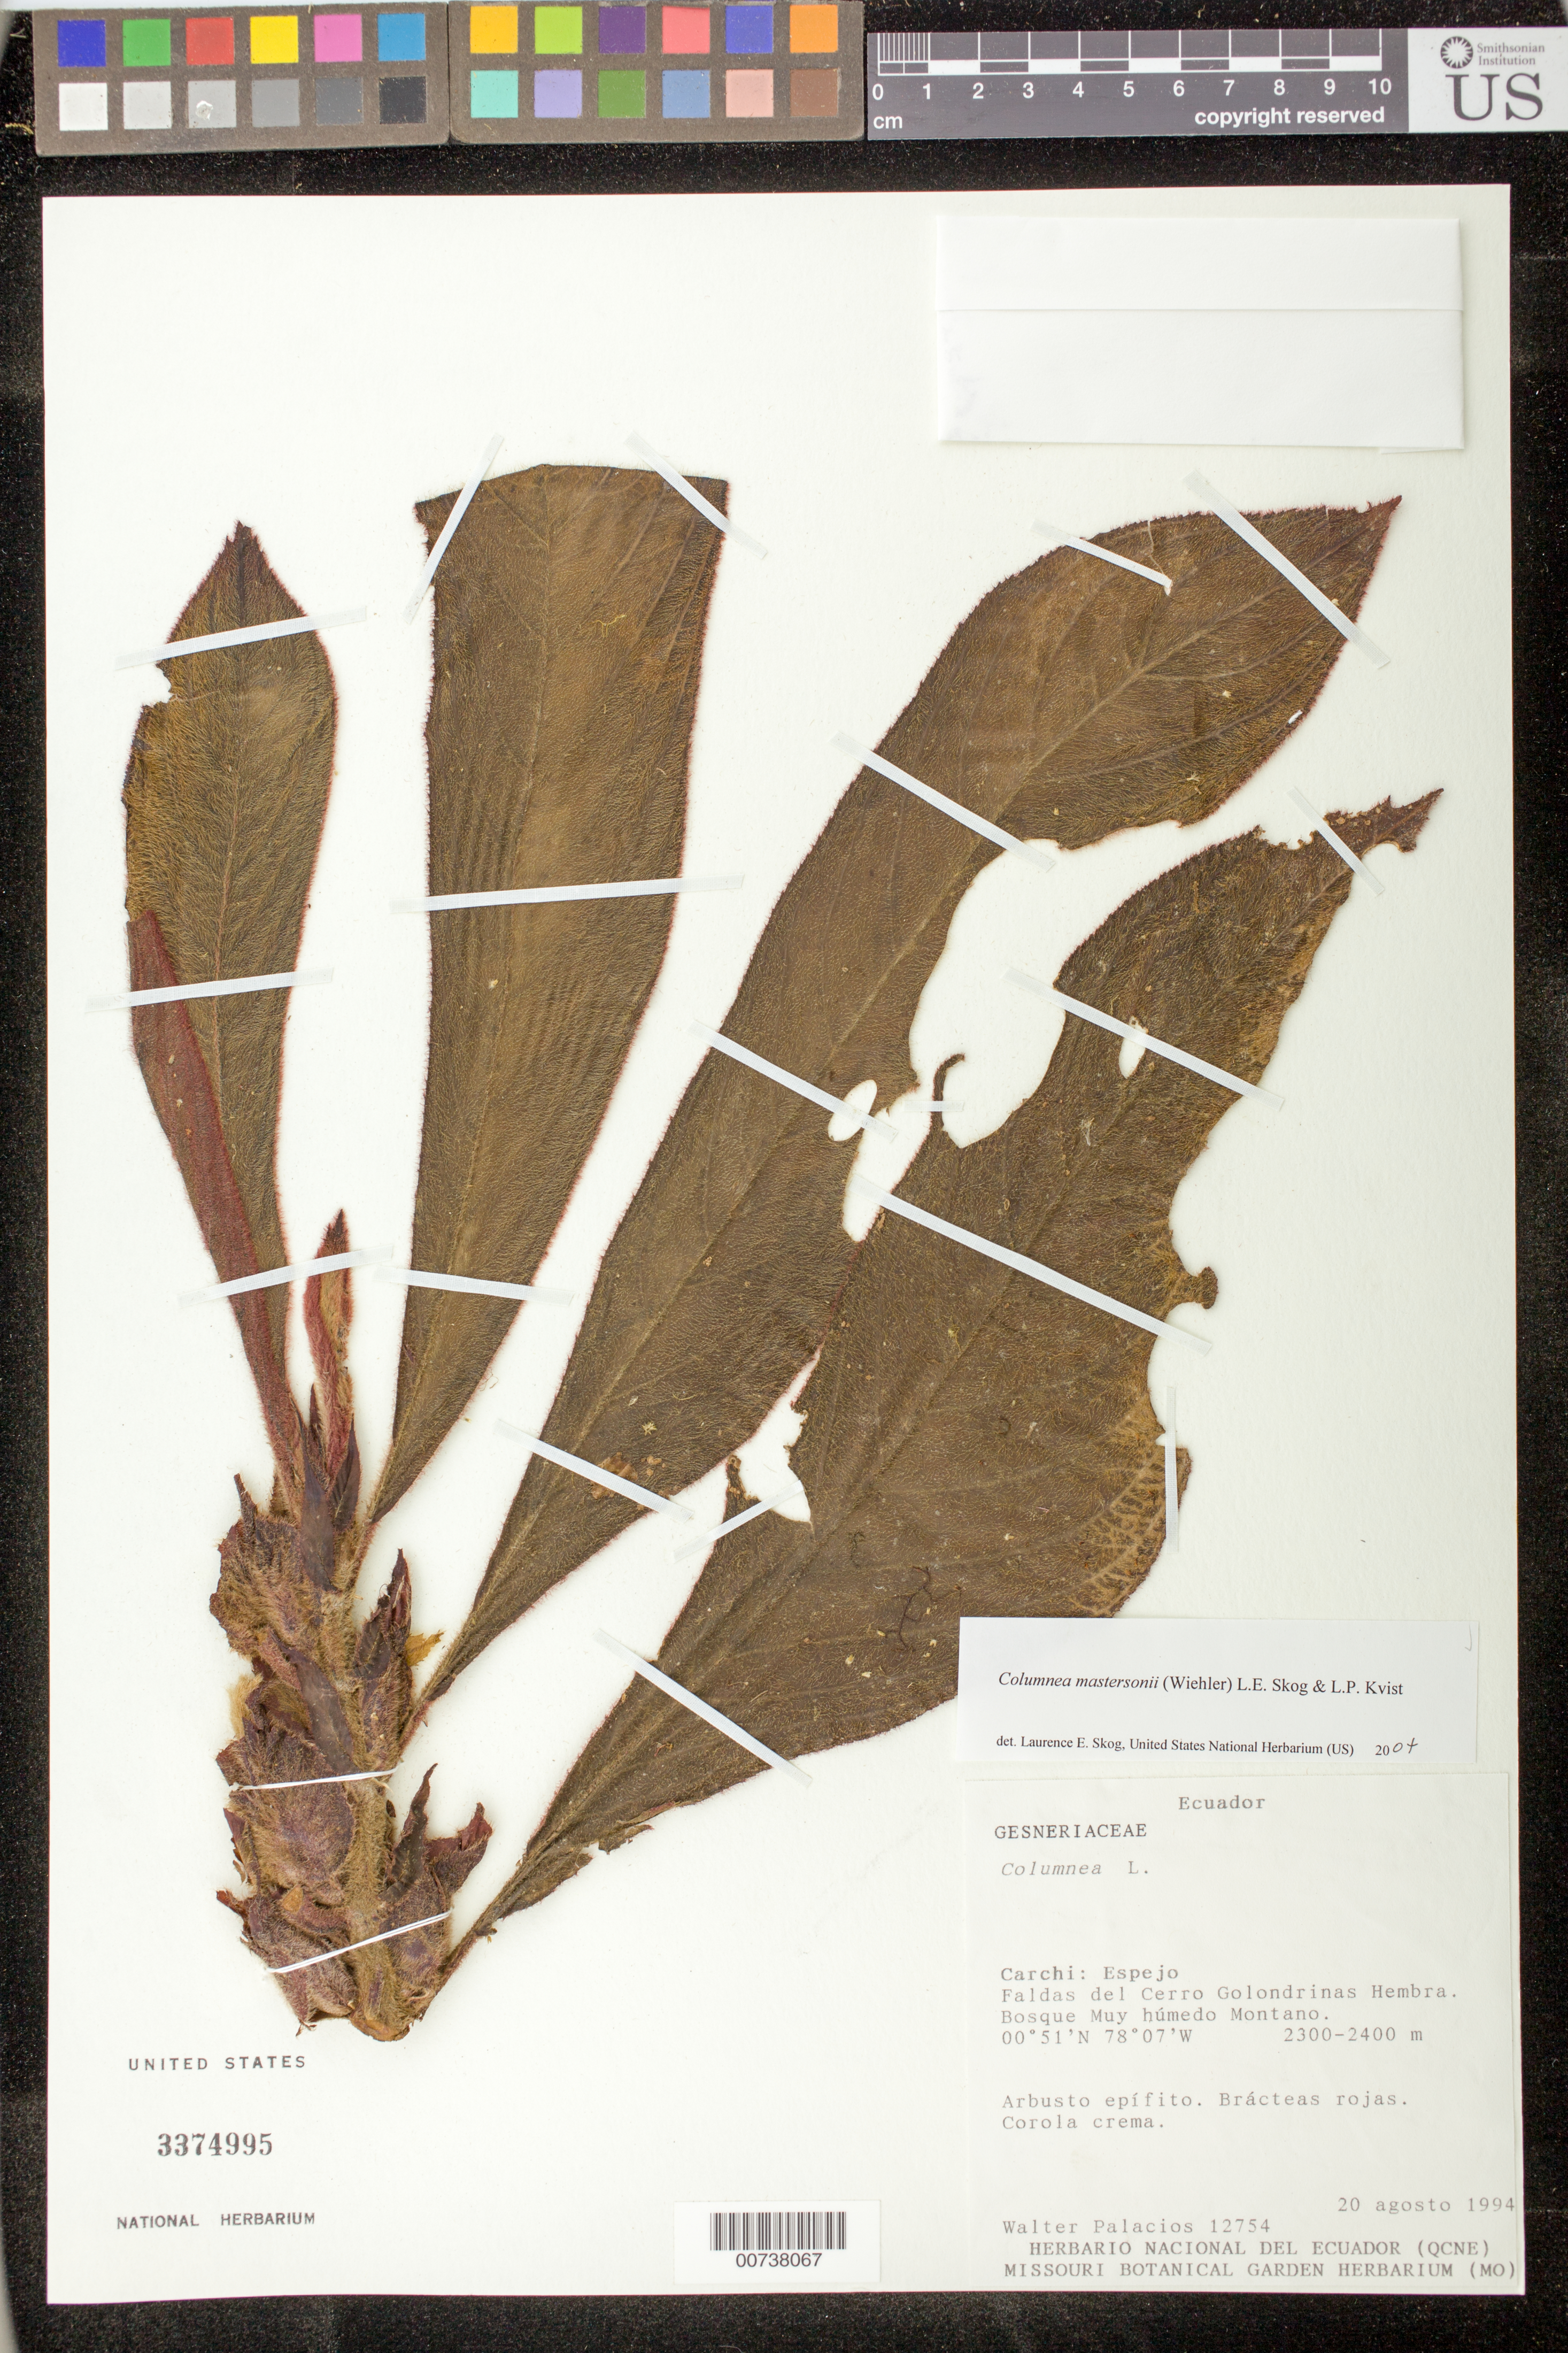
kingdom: Plantae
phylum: Tracheophyta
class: Magnoliopsida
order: Lamiales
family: Gesneriaceae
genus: Columnea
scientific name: Columnea mastersonii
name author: (Wiehler) L.E. Skog & L.P. Kvist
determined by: Skog, Laurence E.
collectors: W. Palacios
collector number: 12754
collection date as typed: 20 Aug 1994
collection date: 1994-08-20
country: Ecuador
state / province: Carchi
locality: Carchi: Espejo Cantón. Faldas del Cerro Golondrinas Hembra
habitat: Bosque muy húmedo montano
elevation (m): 2300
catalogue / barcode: US 3374995